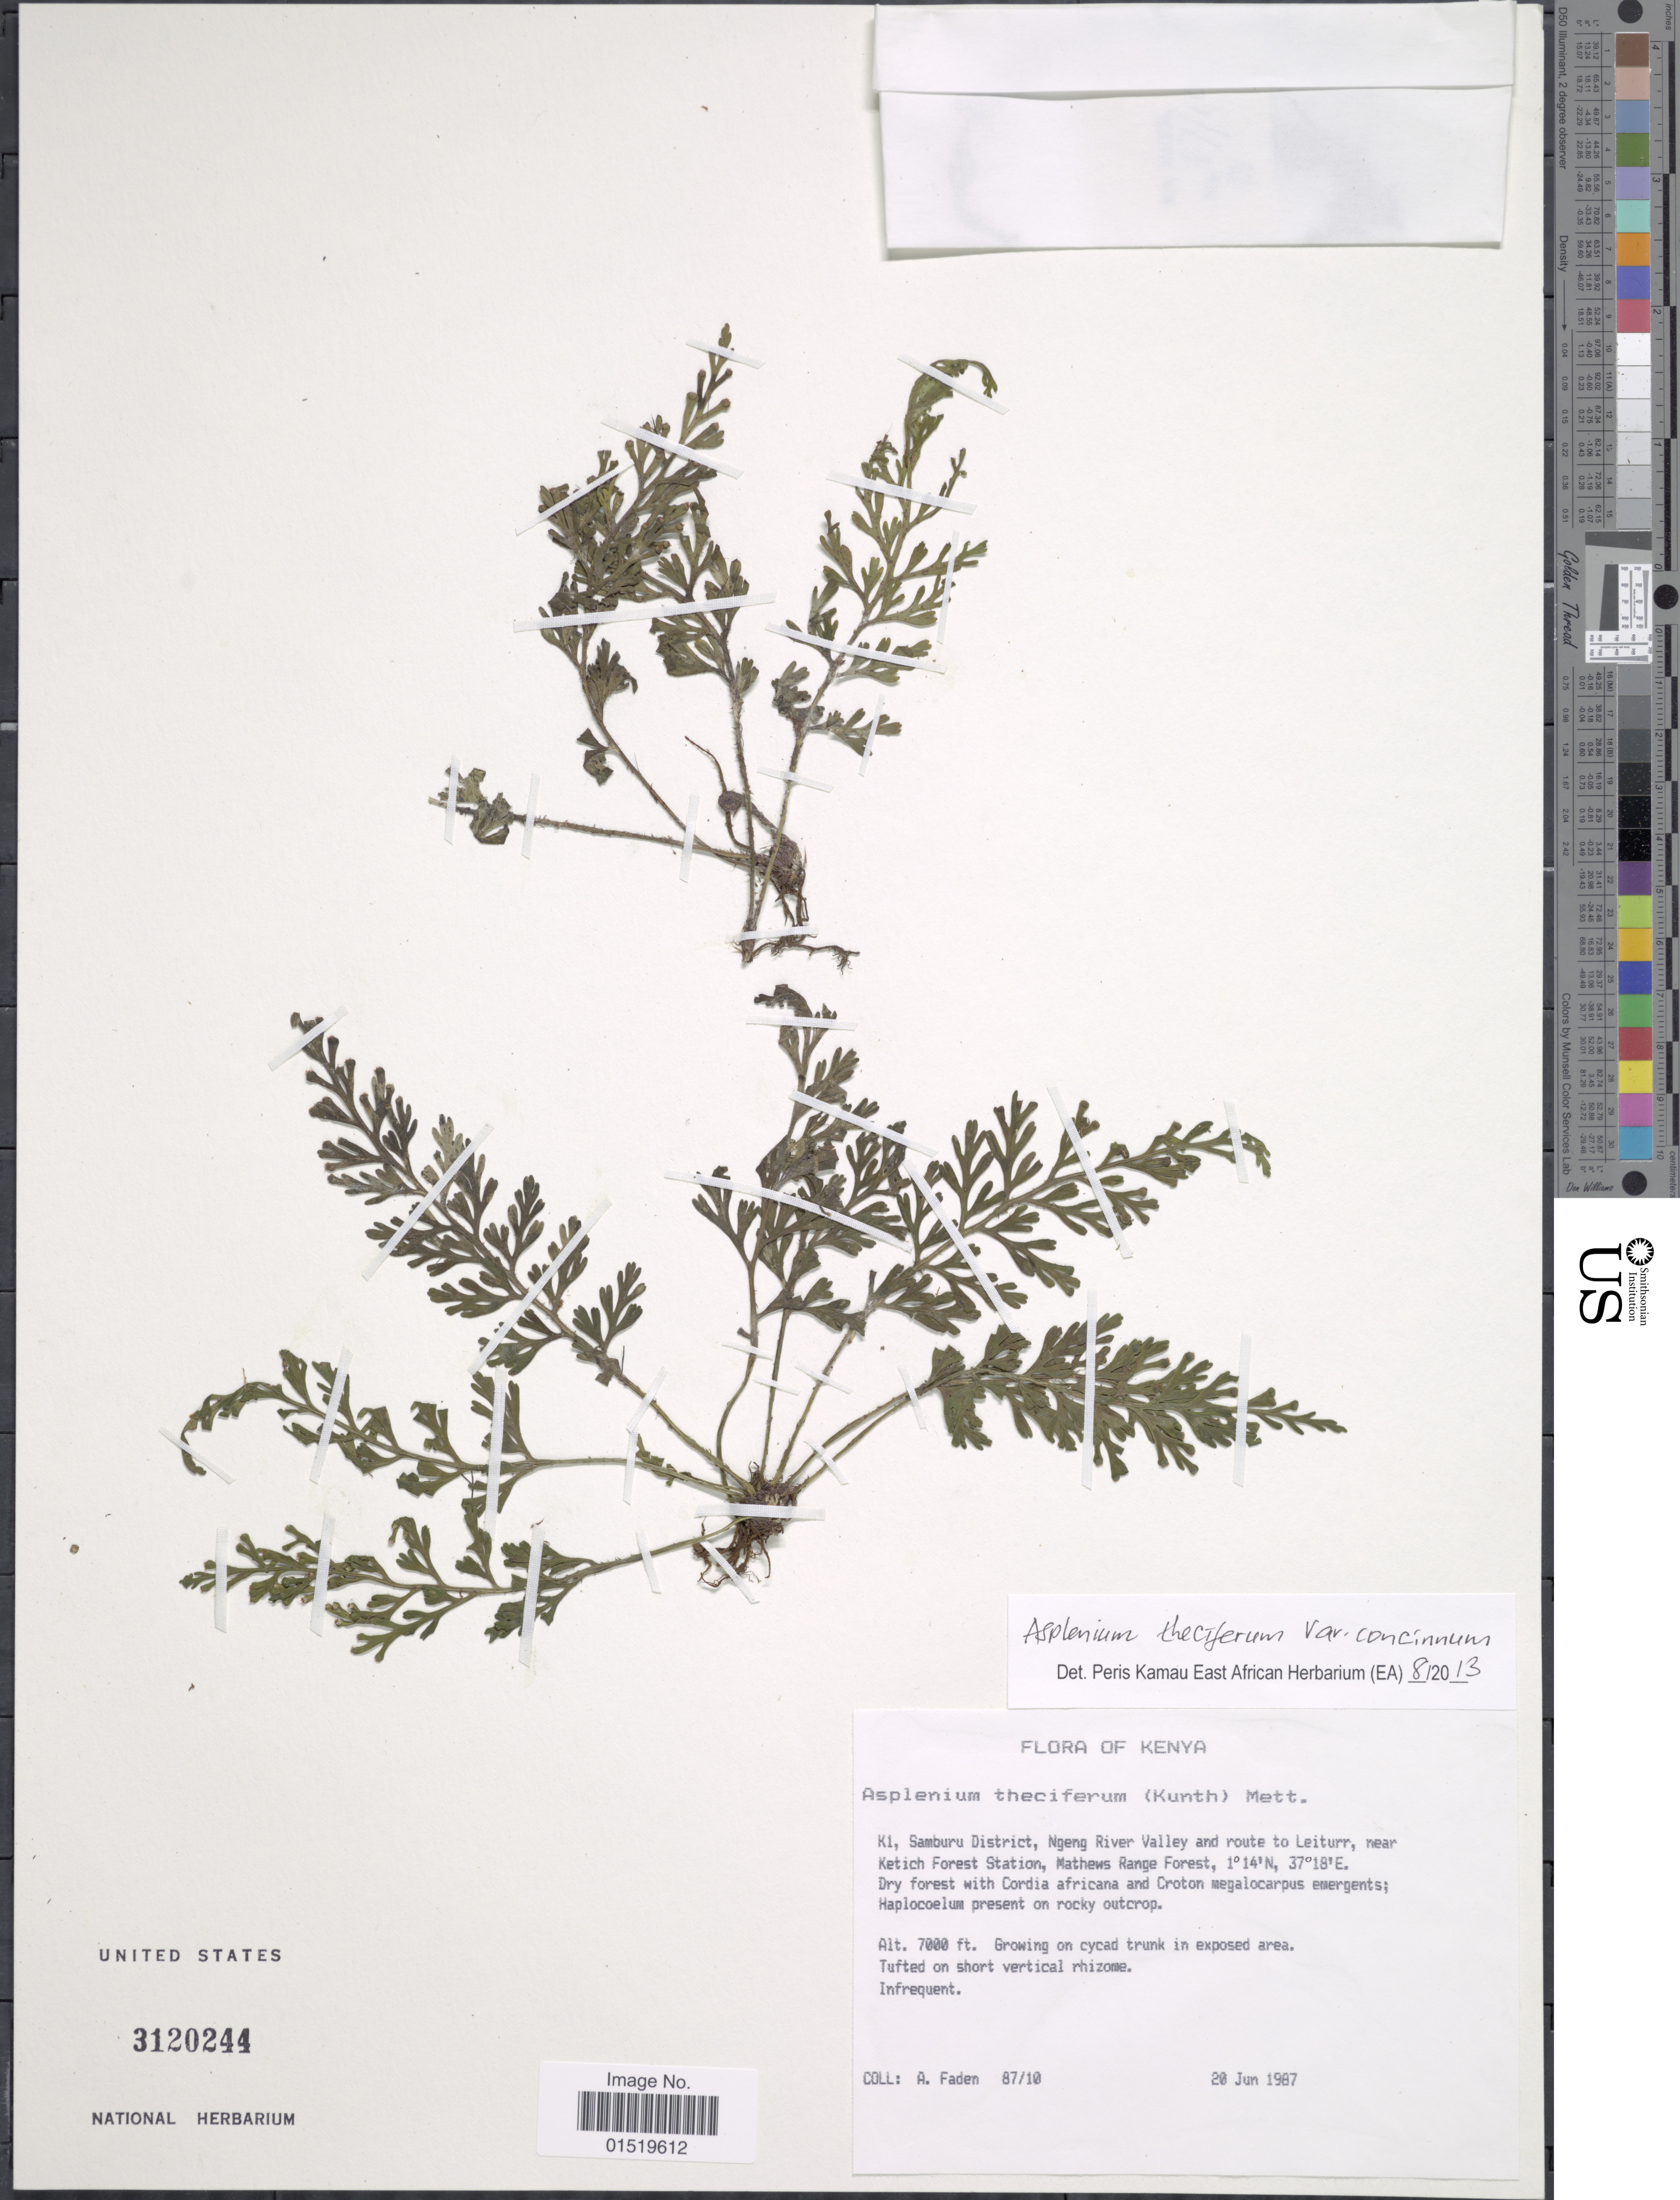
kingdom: Plantae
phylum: Tracheophyta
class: Polypodiopsida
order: Polypodiales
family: Aspleniaceae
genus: Asplenium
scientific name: Asplenium theciferum var. concinnum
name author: (Schrad.) Schelpe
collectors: A. J. Faden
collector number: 87/10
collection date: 1987-06-20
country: Kenya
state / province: Samburu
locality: K1, Samburu District, Ngeng River Valley and route and route to Leiturr, near Ketich Forest Station, Mathews Range Forest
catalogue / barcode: US 3120244